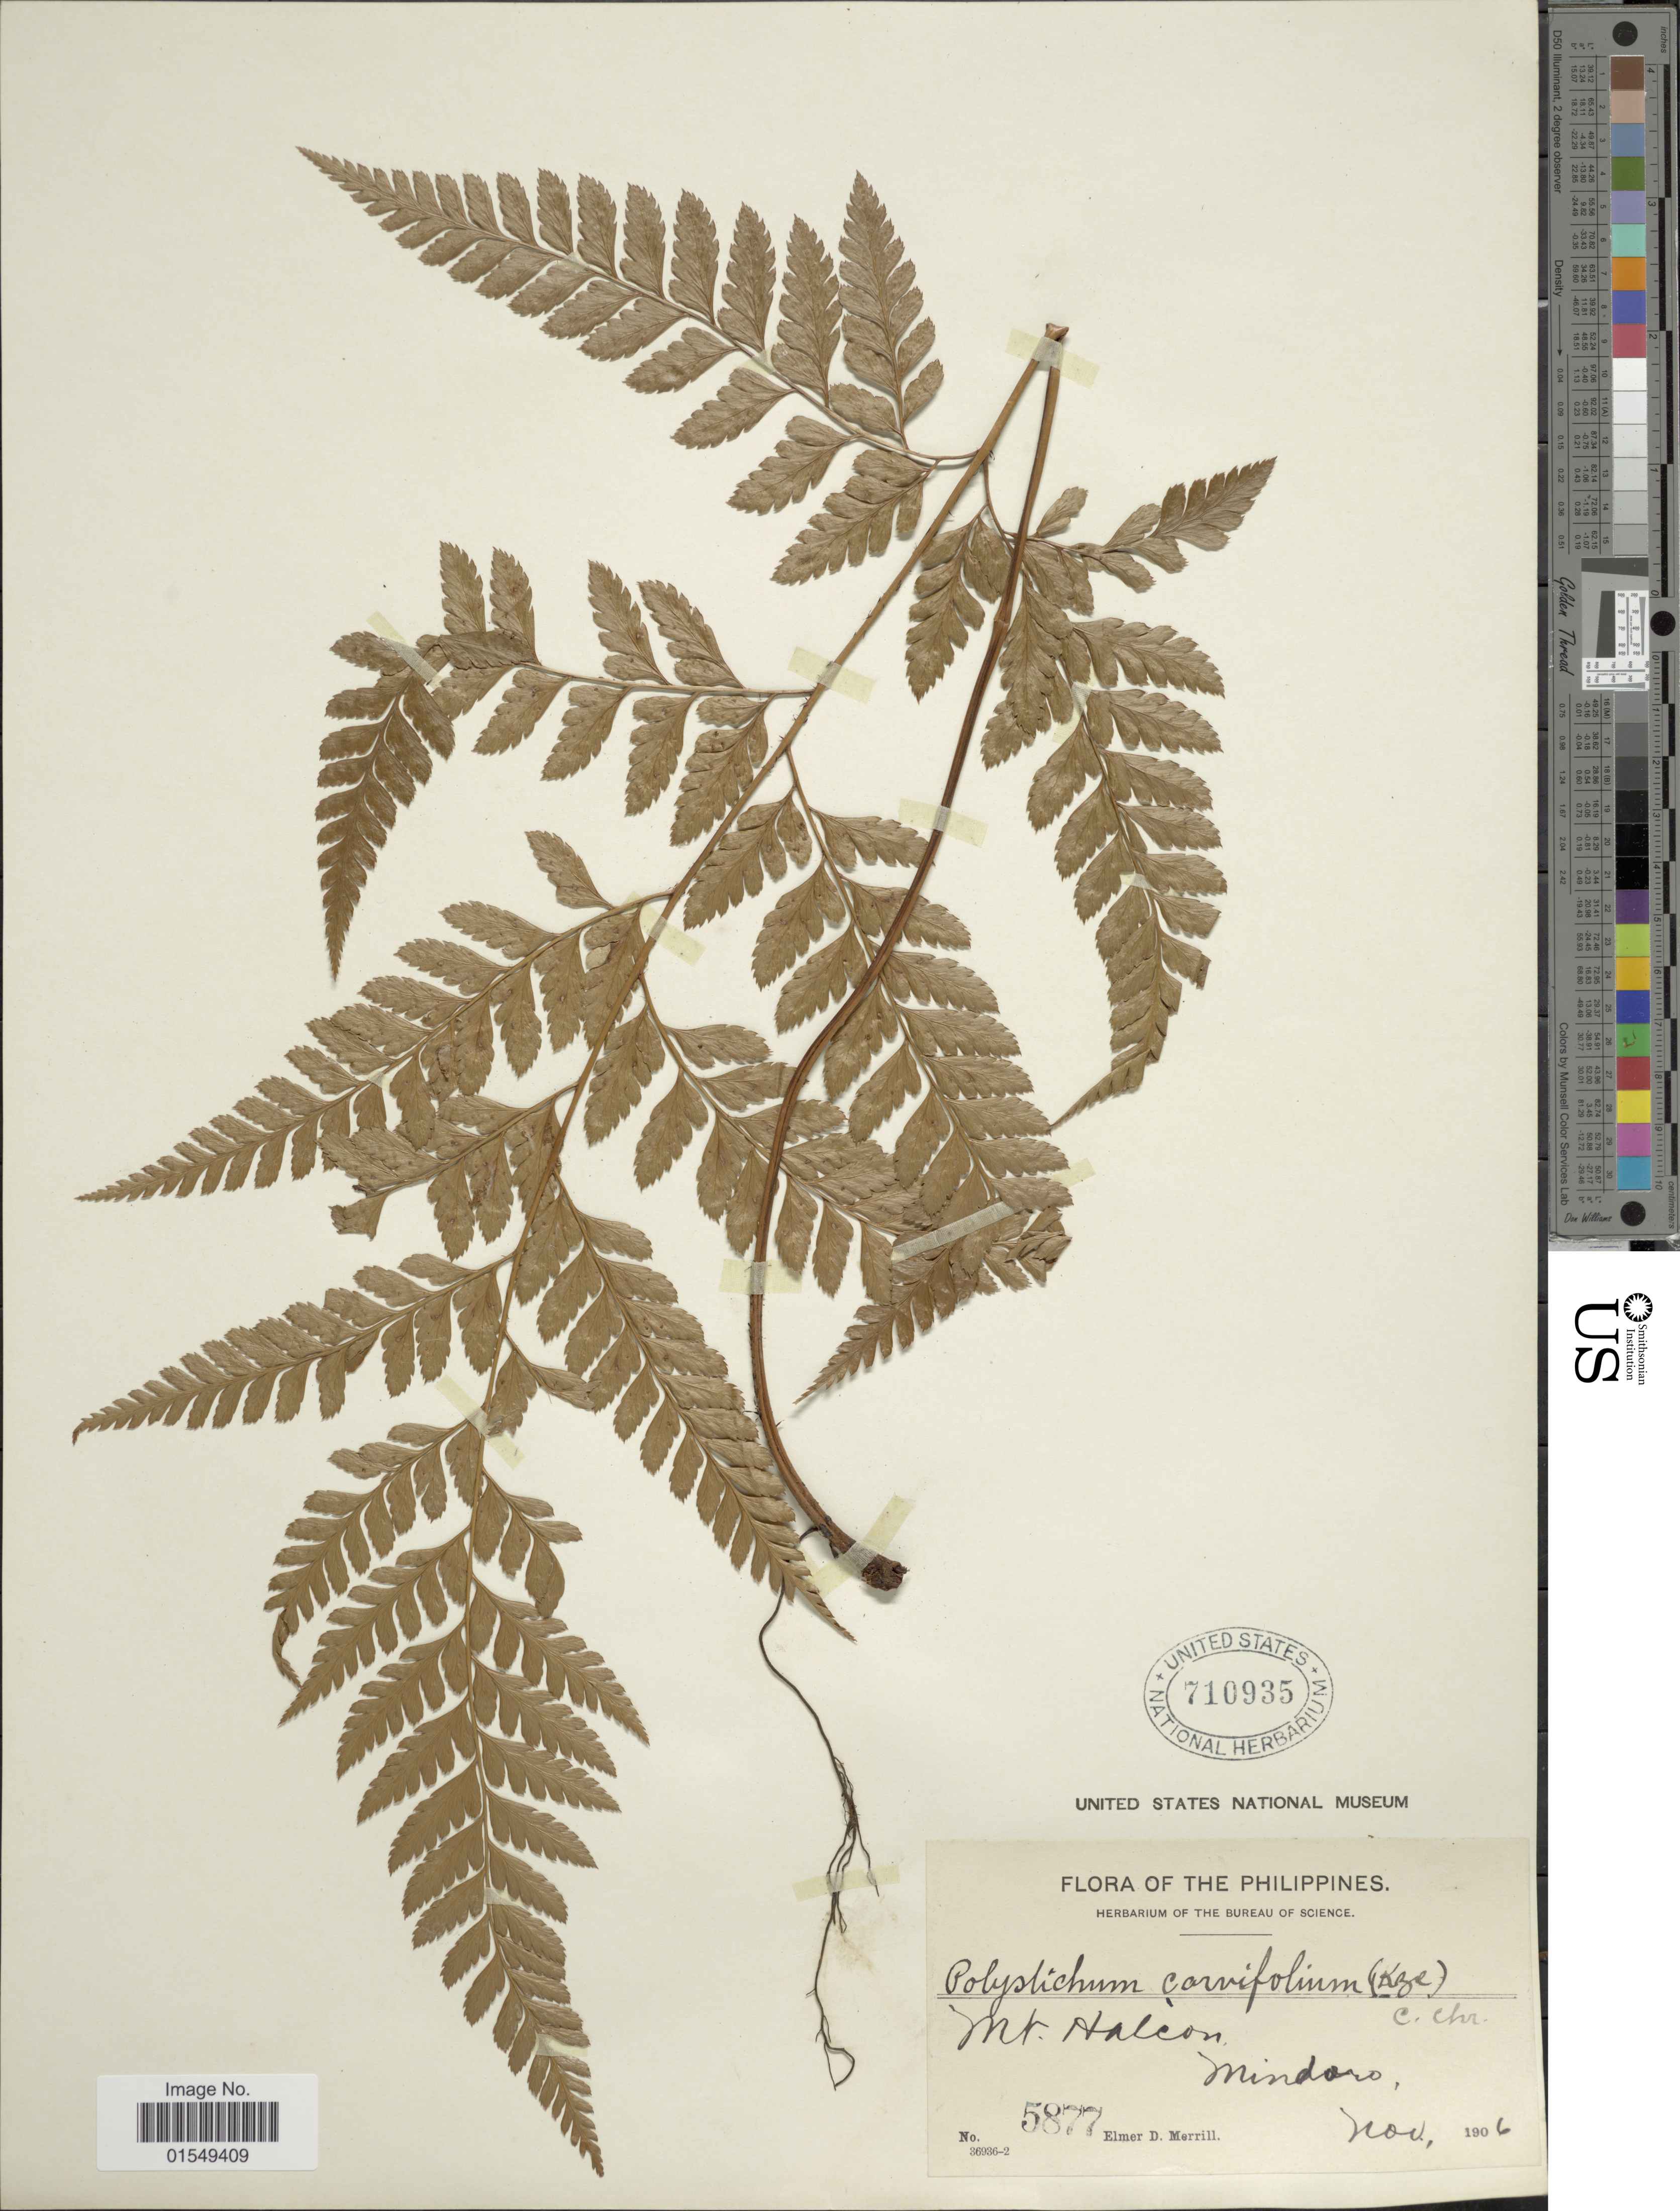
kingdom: Plantae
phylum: Tracheophyta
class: Polypodiopsida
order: Polypodiales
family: Dryopteridaceae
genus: Arachniodes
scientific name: Arachniodes carvifolia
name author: (Kunze) Ching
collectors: E. D. Merrill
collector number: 5877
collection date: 1906-11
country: Philippines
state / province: Mimaropa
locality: Mt. Halcon, Mindoro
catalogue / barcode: US 710935